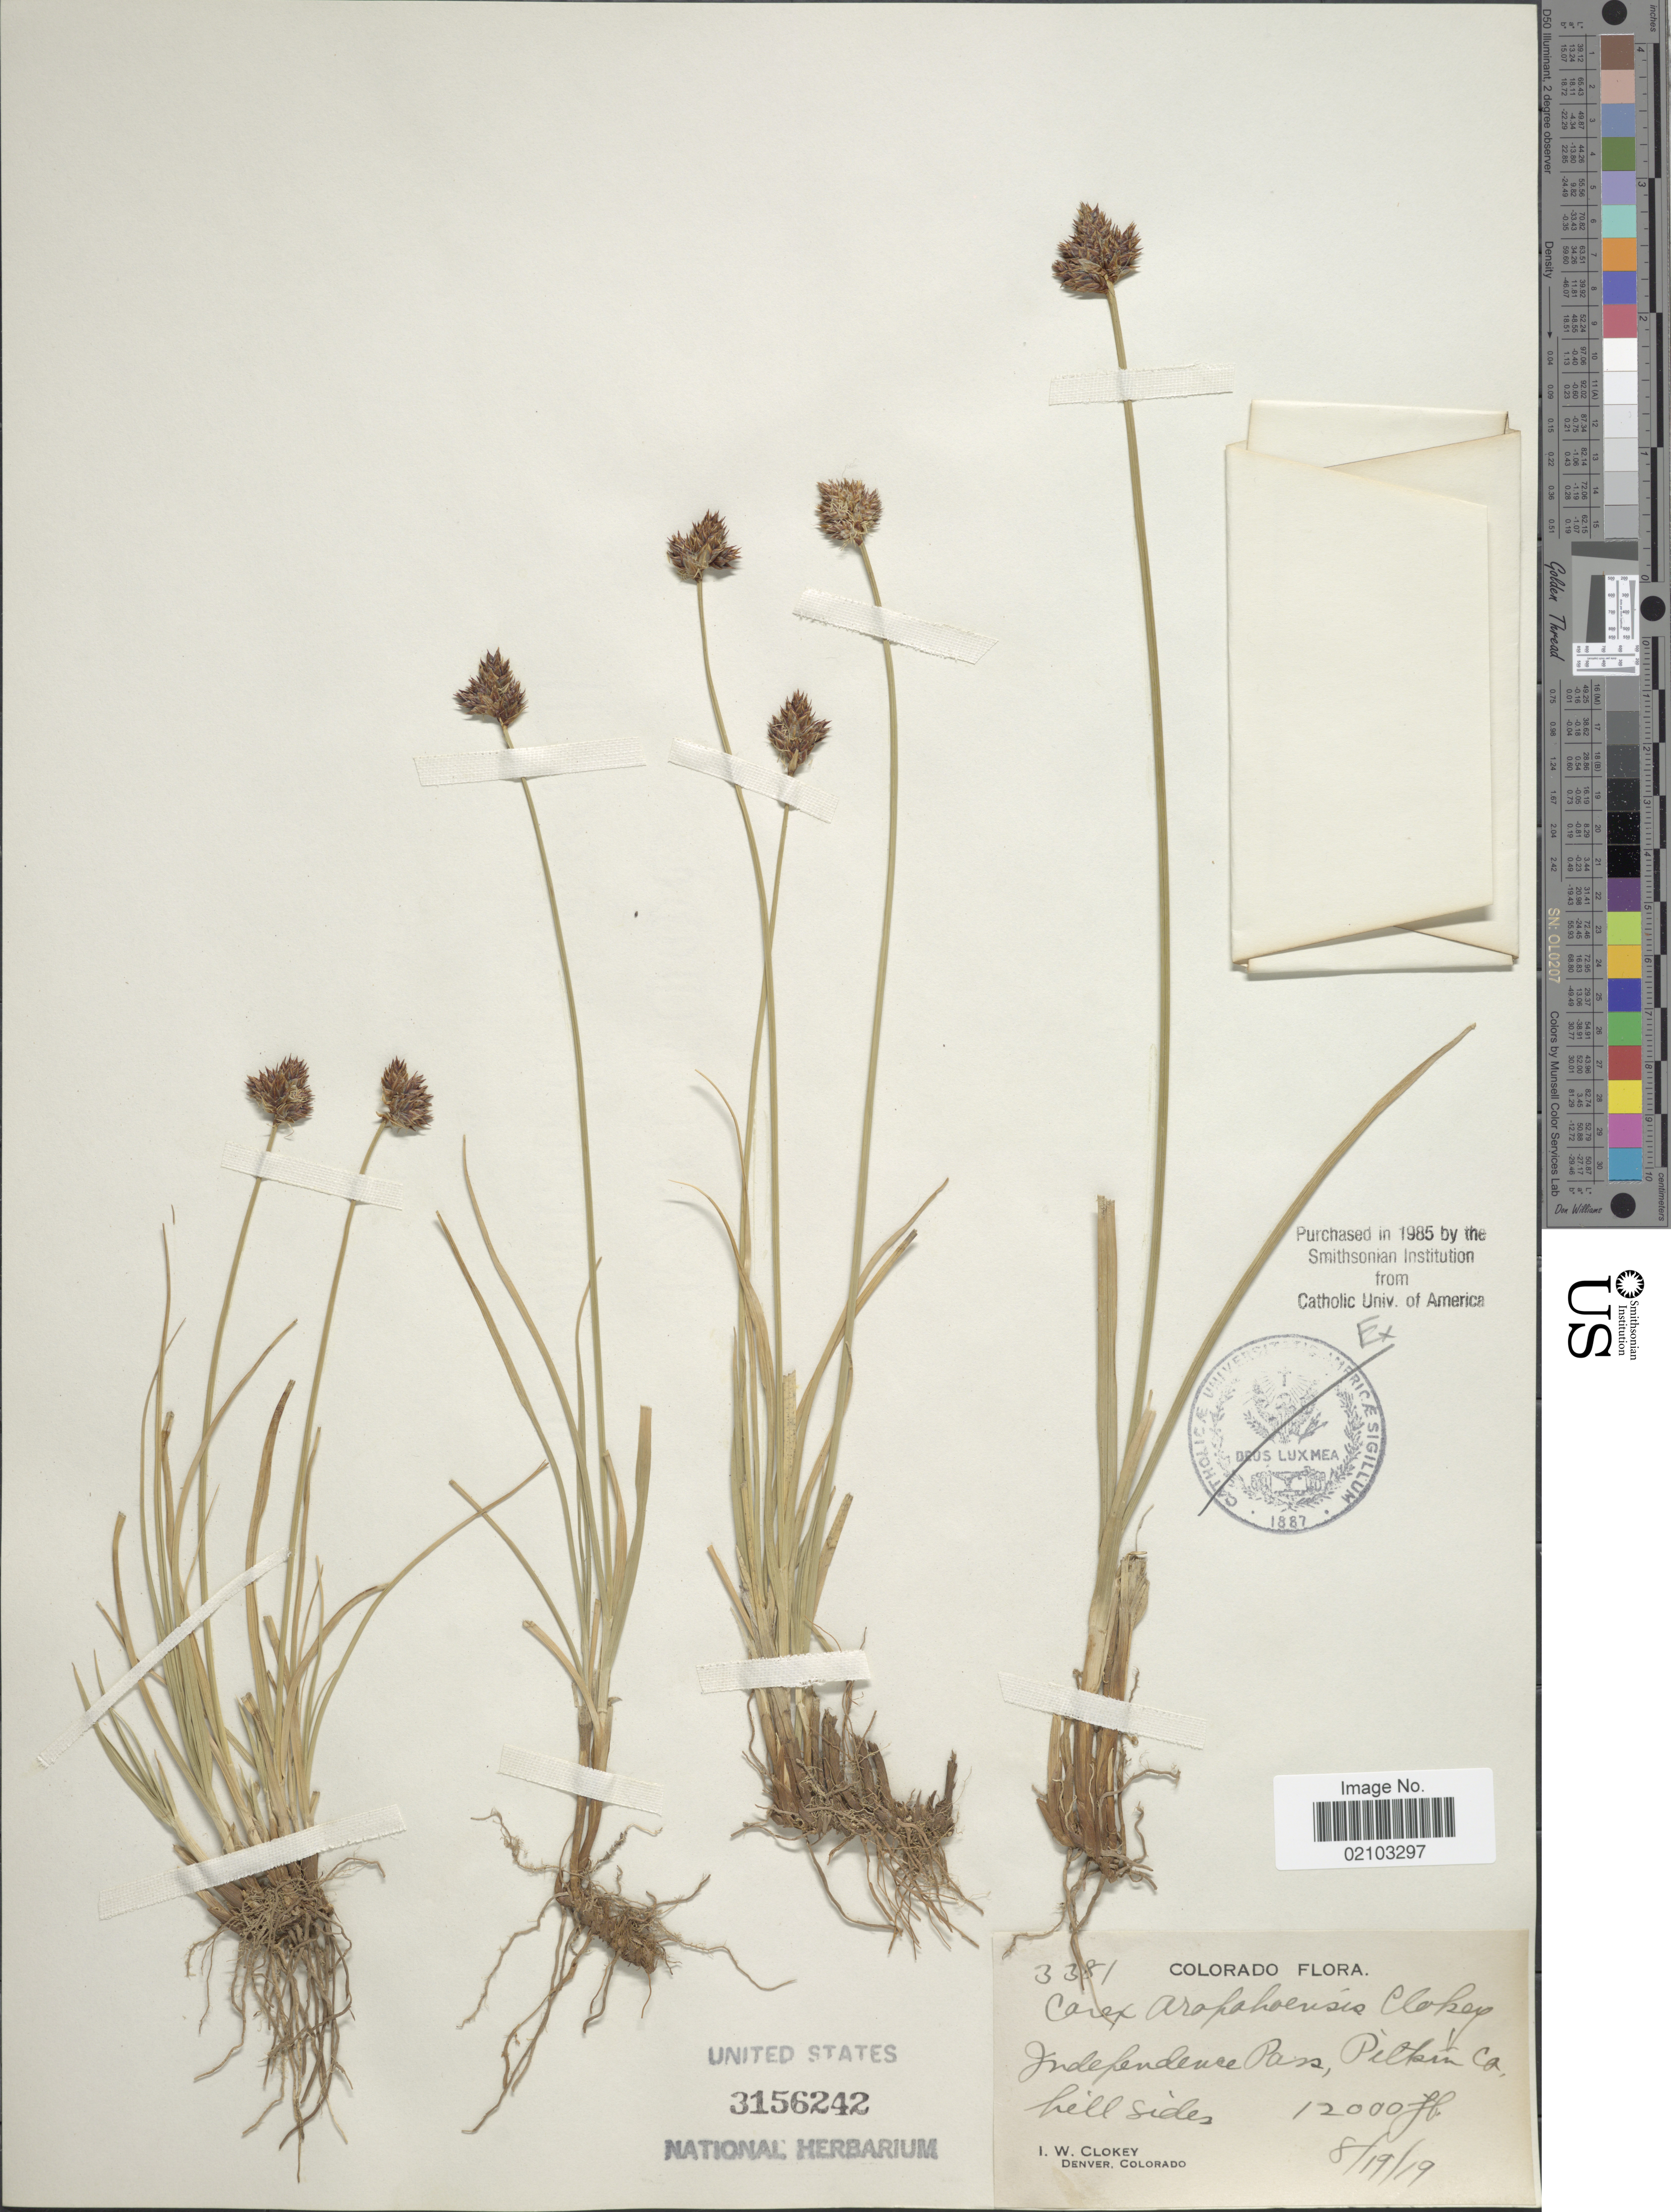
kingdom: Plantae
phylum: Tracheophyta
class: Liliopsida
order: Poales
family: Cyperaceae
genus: Carex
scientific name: Carex arapahoensis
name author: Clokey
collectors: I. W. Clokey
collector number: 3381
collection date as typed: Transcribed d/m/y: 19/8/19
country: United States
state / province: Colorado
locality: Independence Pass, Pitkin Co, hill sides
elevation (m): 3658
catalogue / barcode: US 3156242